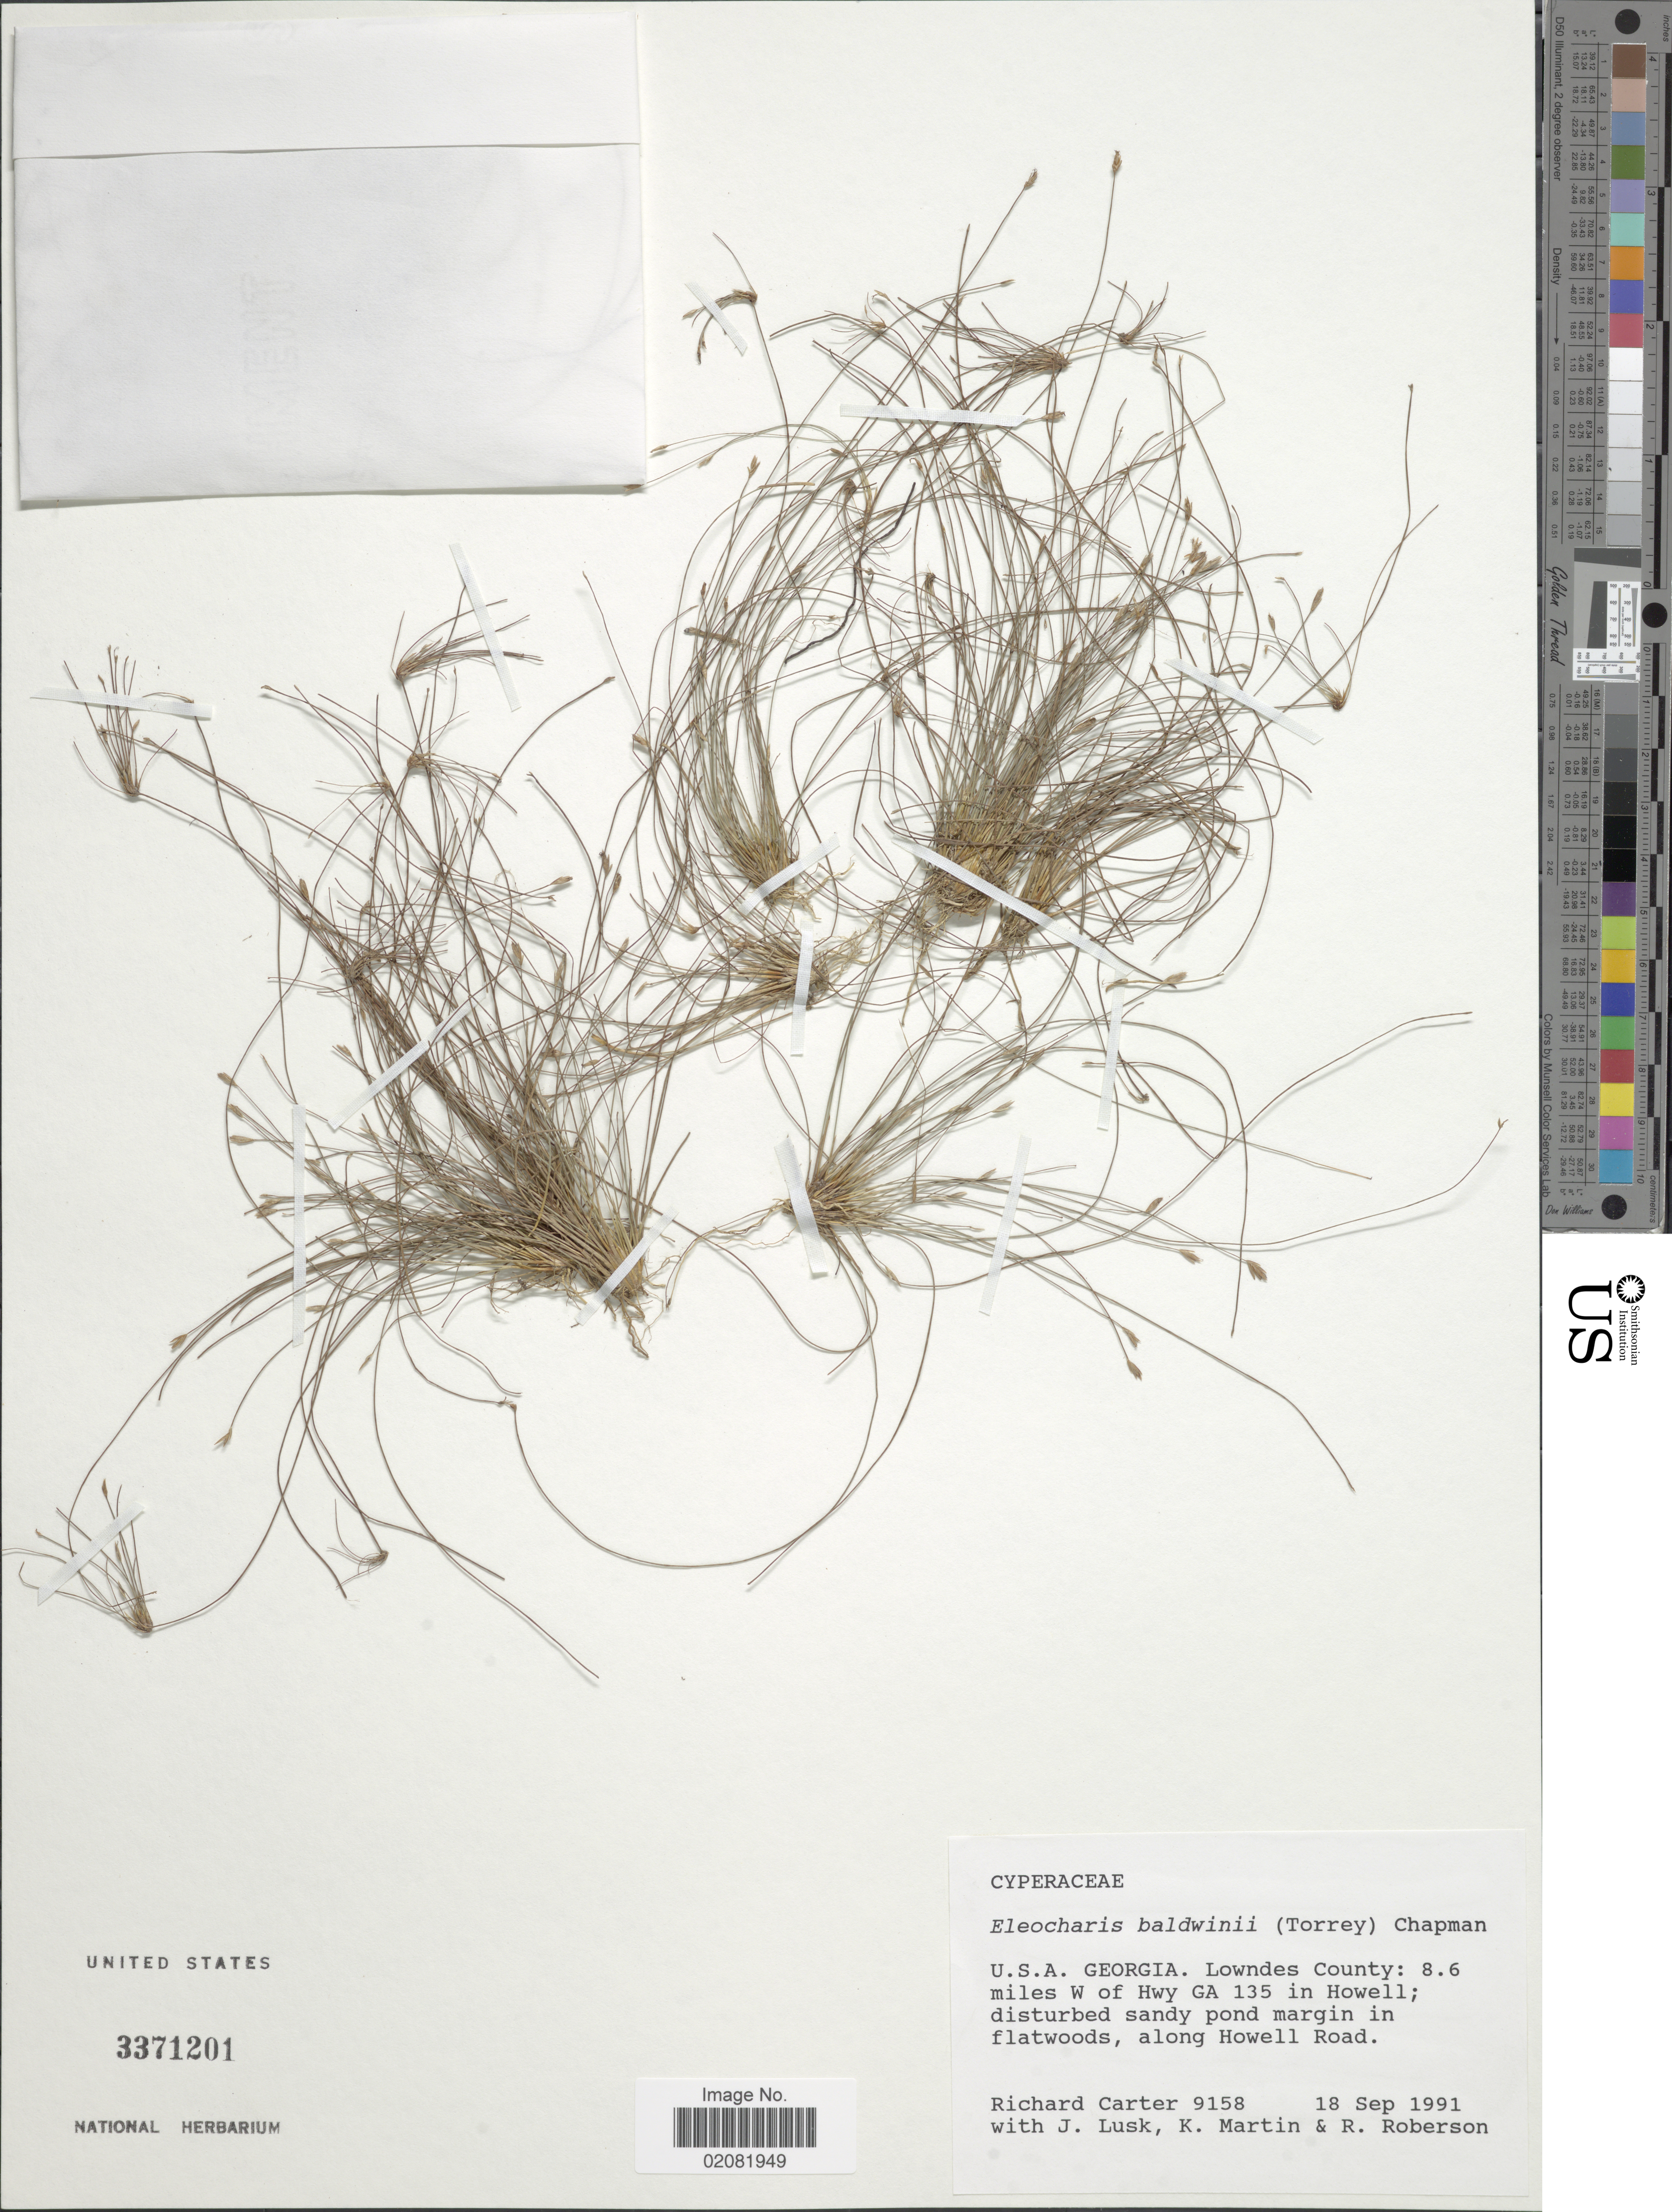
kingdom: Plantae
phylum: Tracheophyta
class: Liliopsida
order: Poales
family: Cyperaceae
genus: Eleocharis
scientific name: Eleocharis baldwinii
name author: (Torr.) Chapm.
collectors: R. Carter, J. Lusk, K. Martin & R. Roberson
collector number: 9158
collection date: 1991-09-18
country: United States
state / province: Georgia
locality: Lowndes County: 8.6 miles W of Hwy GA 135 in Howell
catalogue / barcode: US 3371201